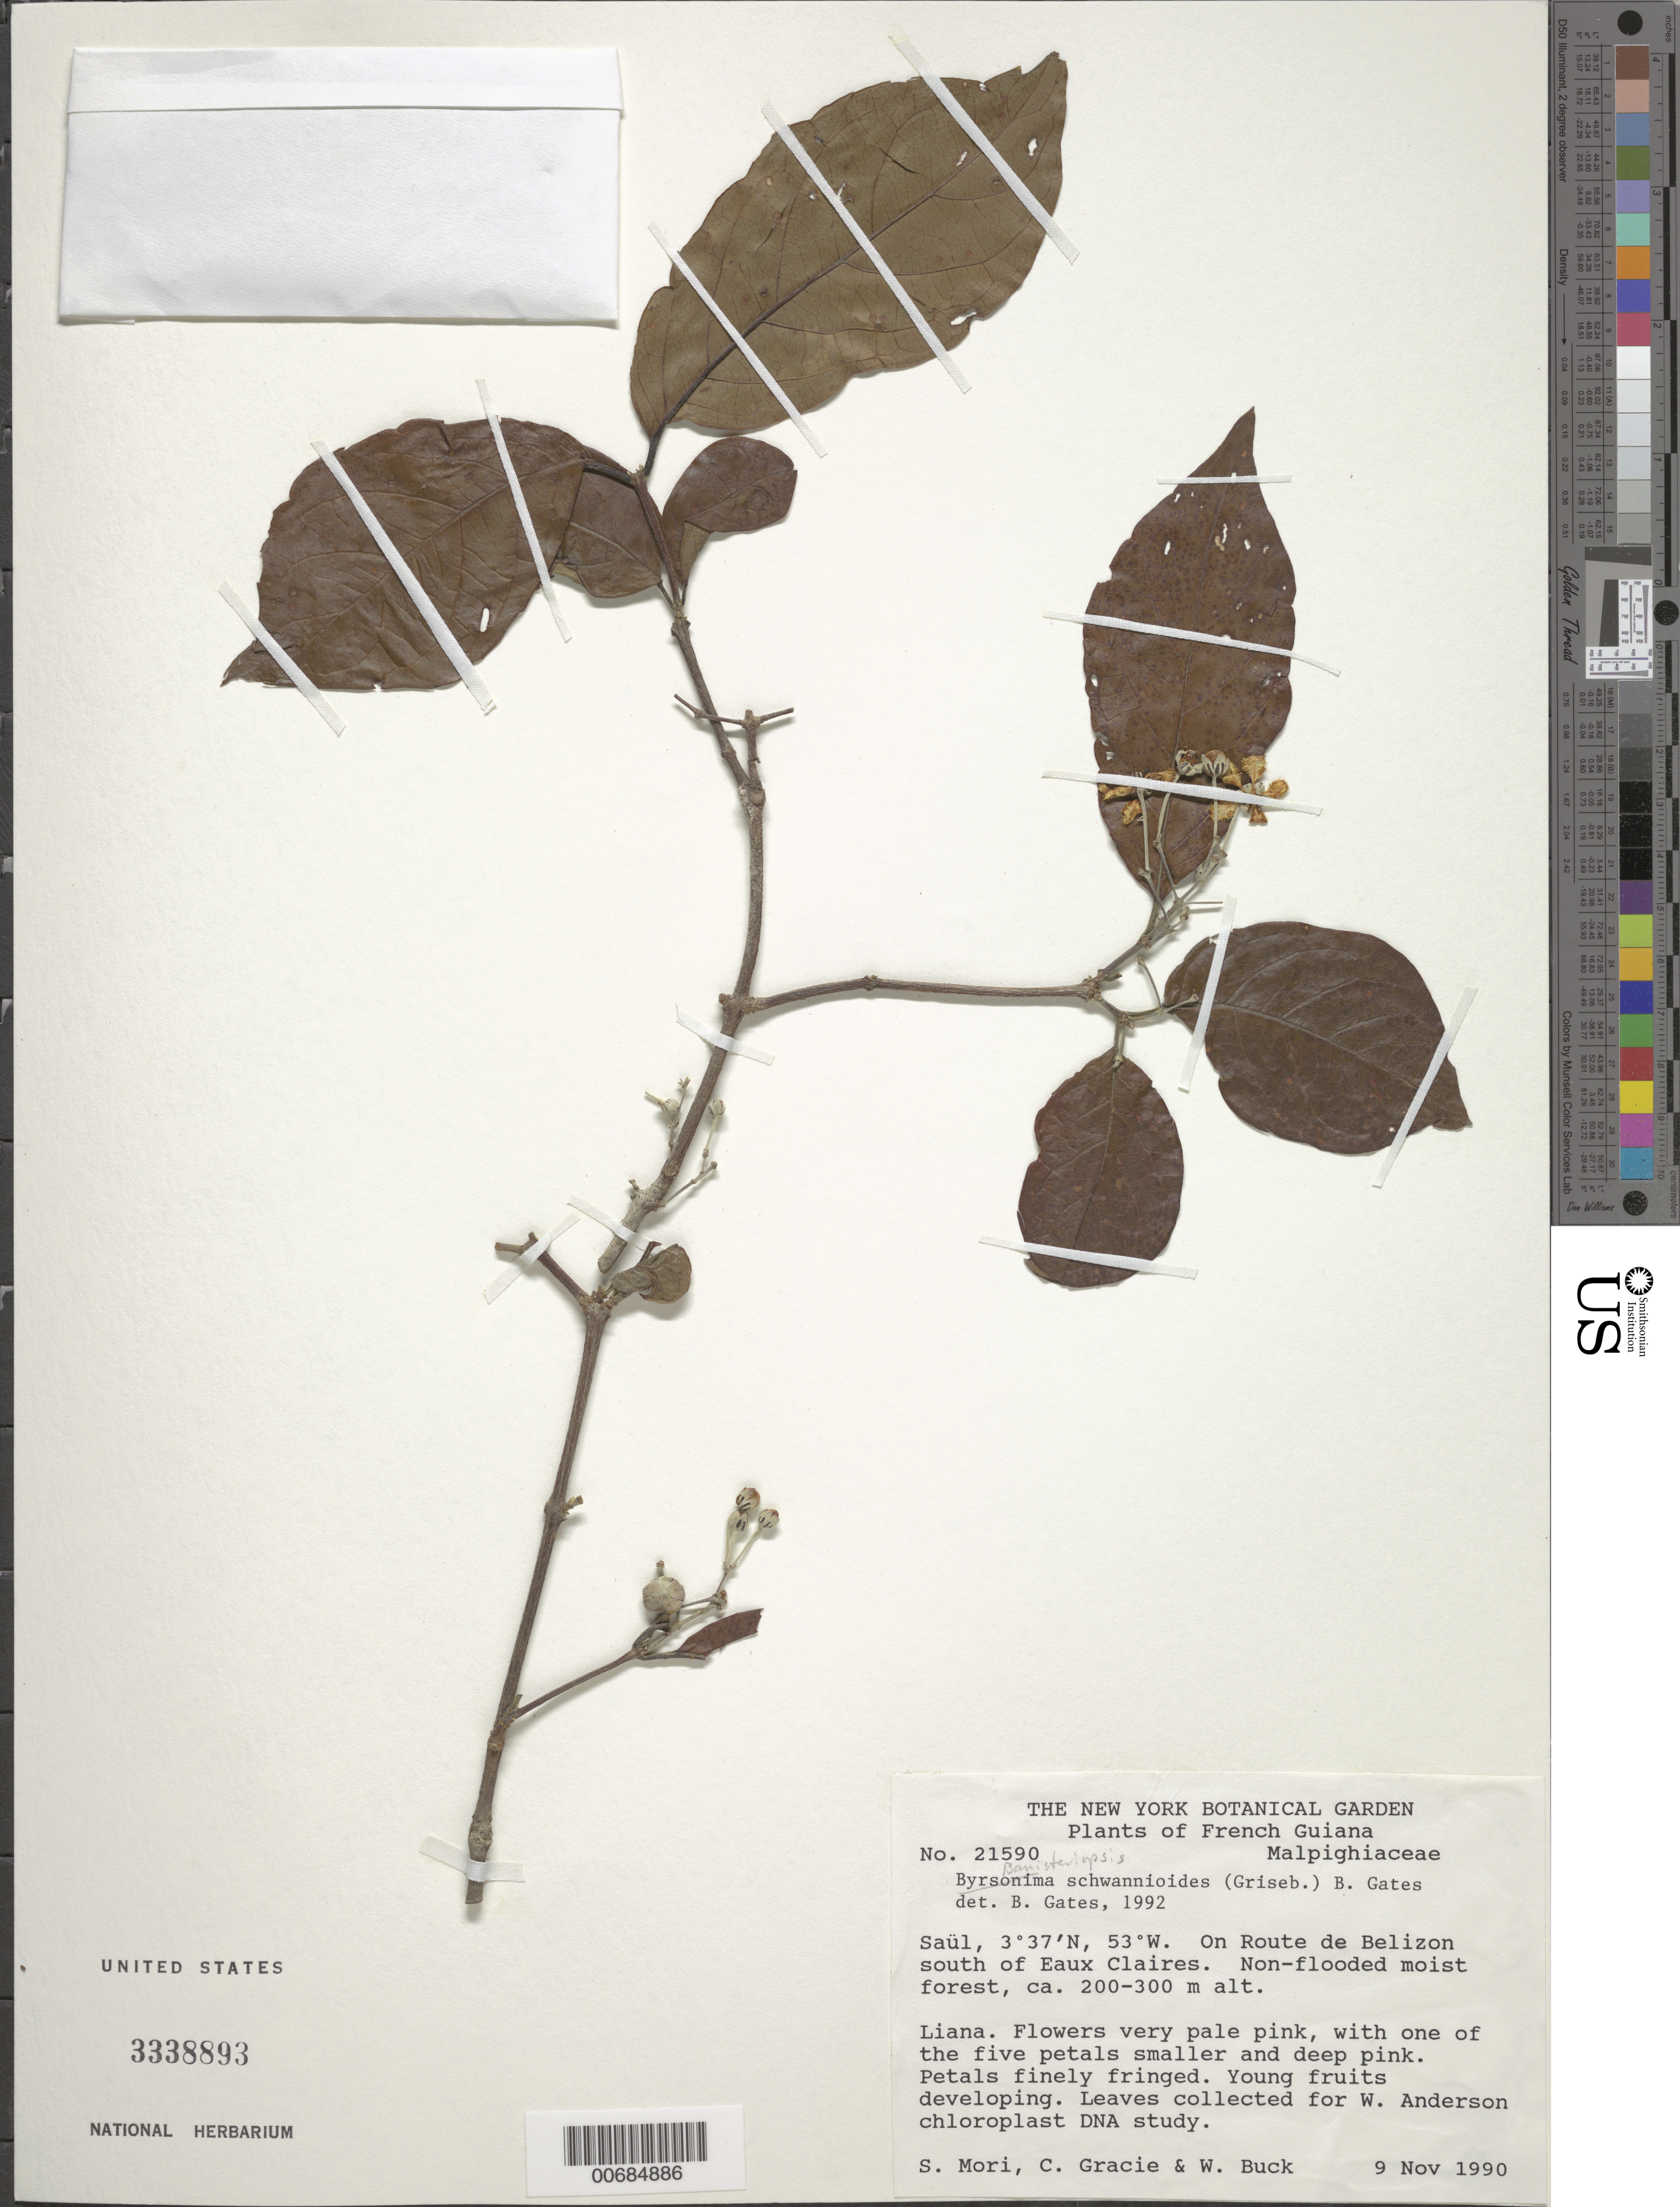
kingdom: Plantae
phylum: Tracheophyta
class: Magnoliopsida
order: Malpighiales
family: Malpighiaceae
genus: Banisteriopsis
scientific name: Banisteriopsis schwannioides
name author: (Griseb.) B. Gates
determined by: Gates, B.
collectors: S. Mori, C. A. Gracie & W. Buck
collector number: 21590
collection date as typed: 9-Nov-90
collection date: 1990-11-09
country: French Guiana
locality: Saül, Route de Bélizon south of Eaux Claires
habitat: Non-flooded moist forest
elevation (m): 200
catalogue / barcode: US 3338893